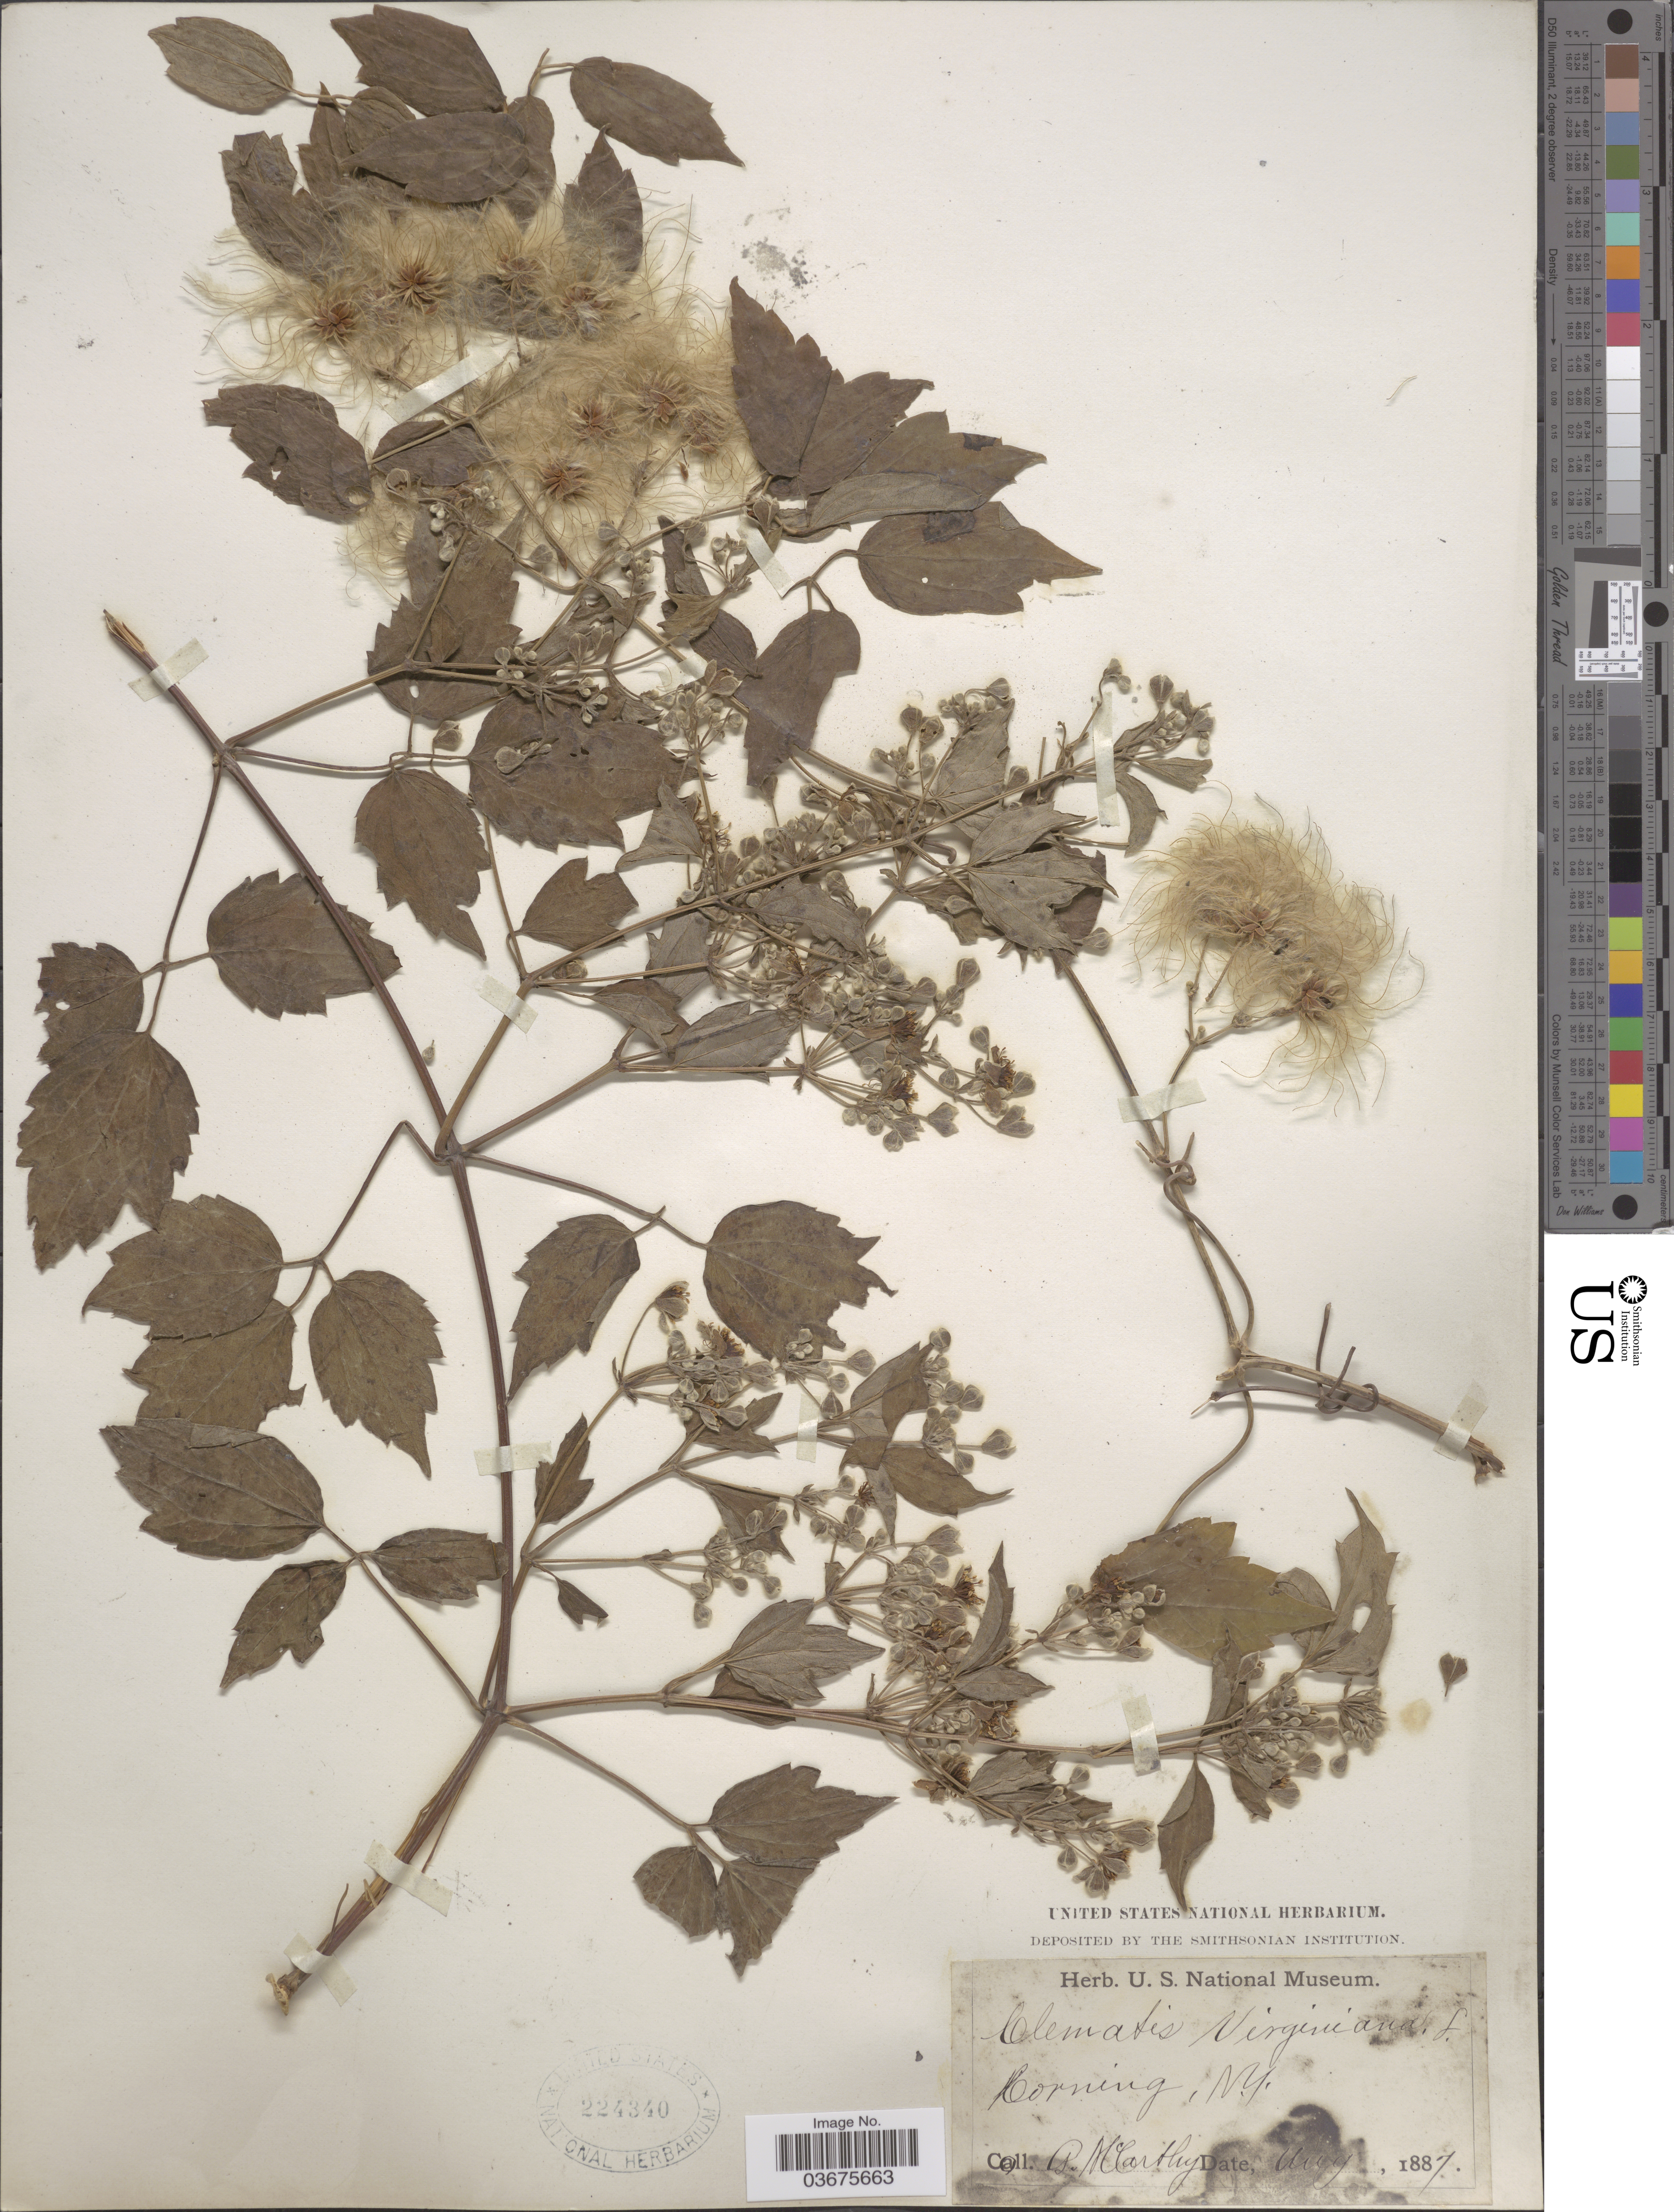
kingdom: Plantae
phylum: Tracheophyta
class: Magnoliopsida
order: Ranunculales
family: Ranunculaceae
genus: Clematis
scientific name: Clematis virginiana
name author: L.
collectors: P. McCarthy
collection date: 1887-08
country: United States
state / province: New York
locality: Corning.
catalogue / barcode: US 224340